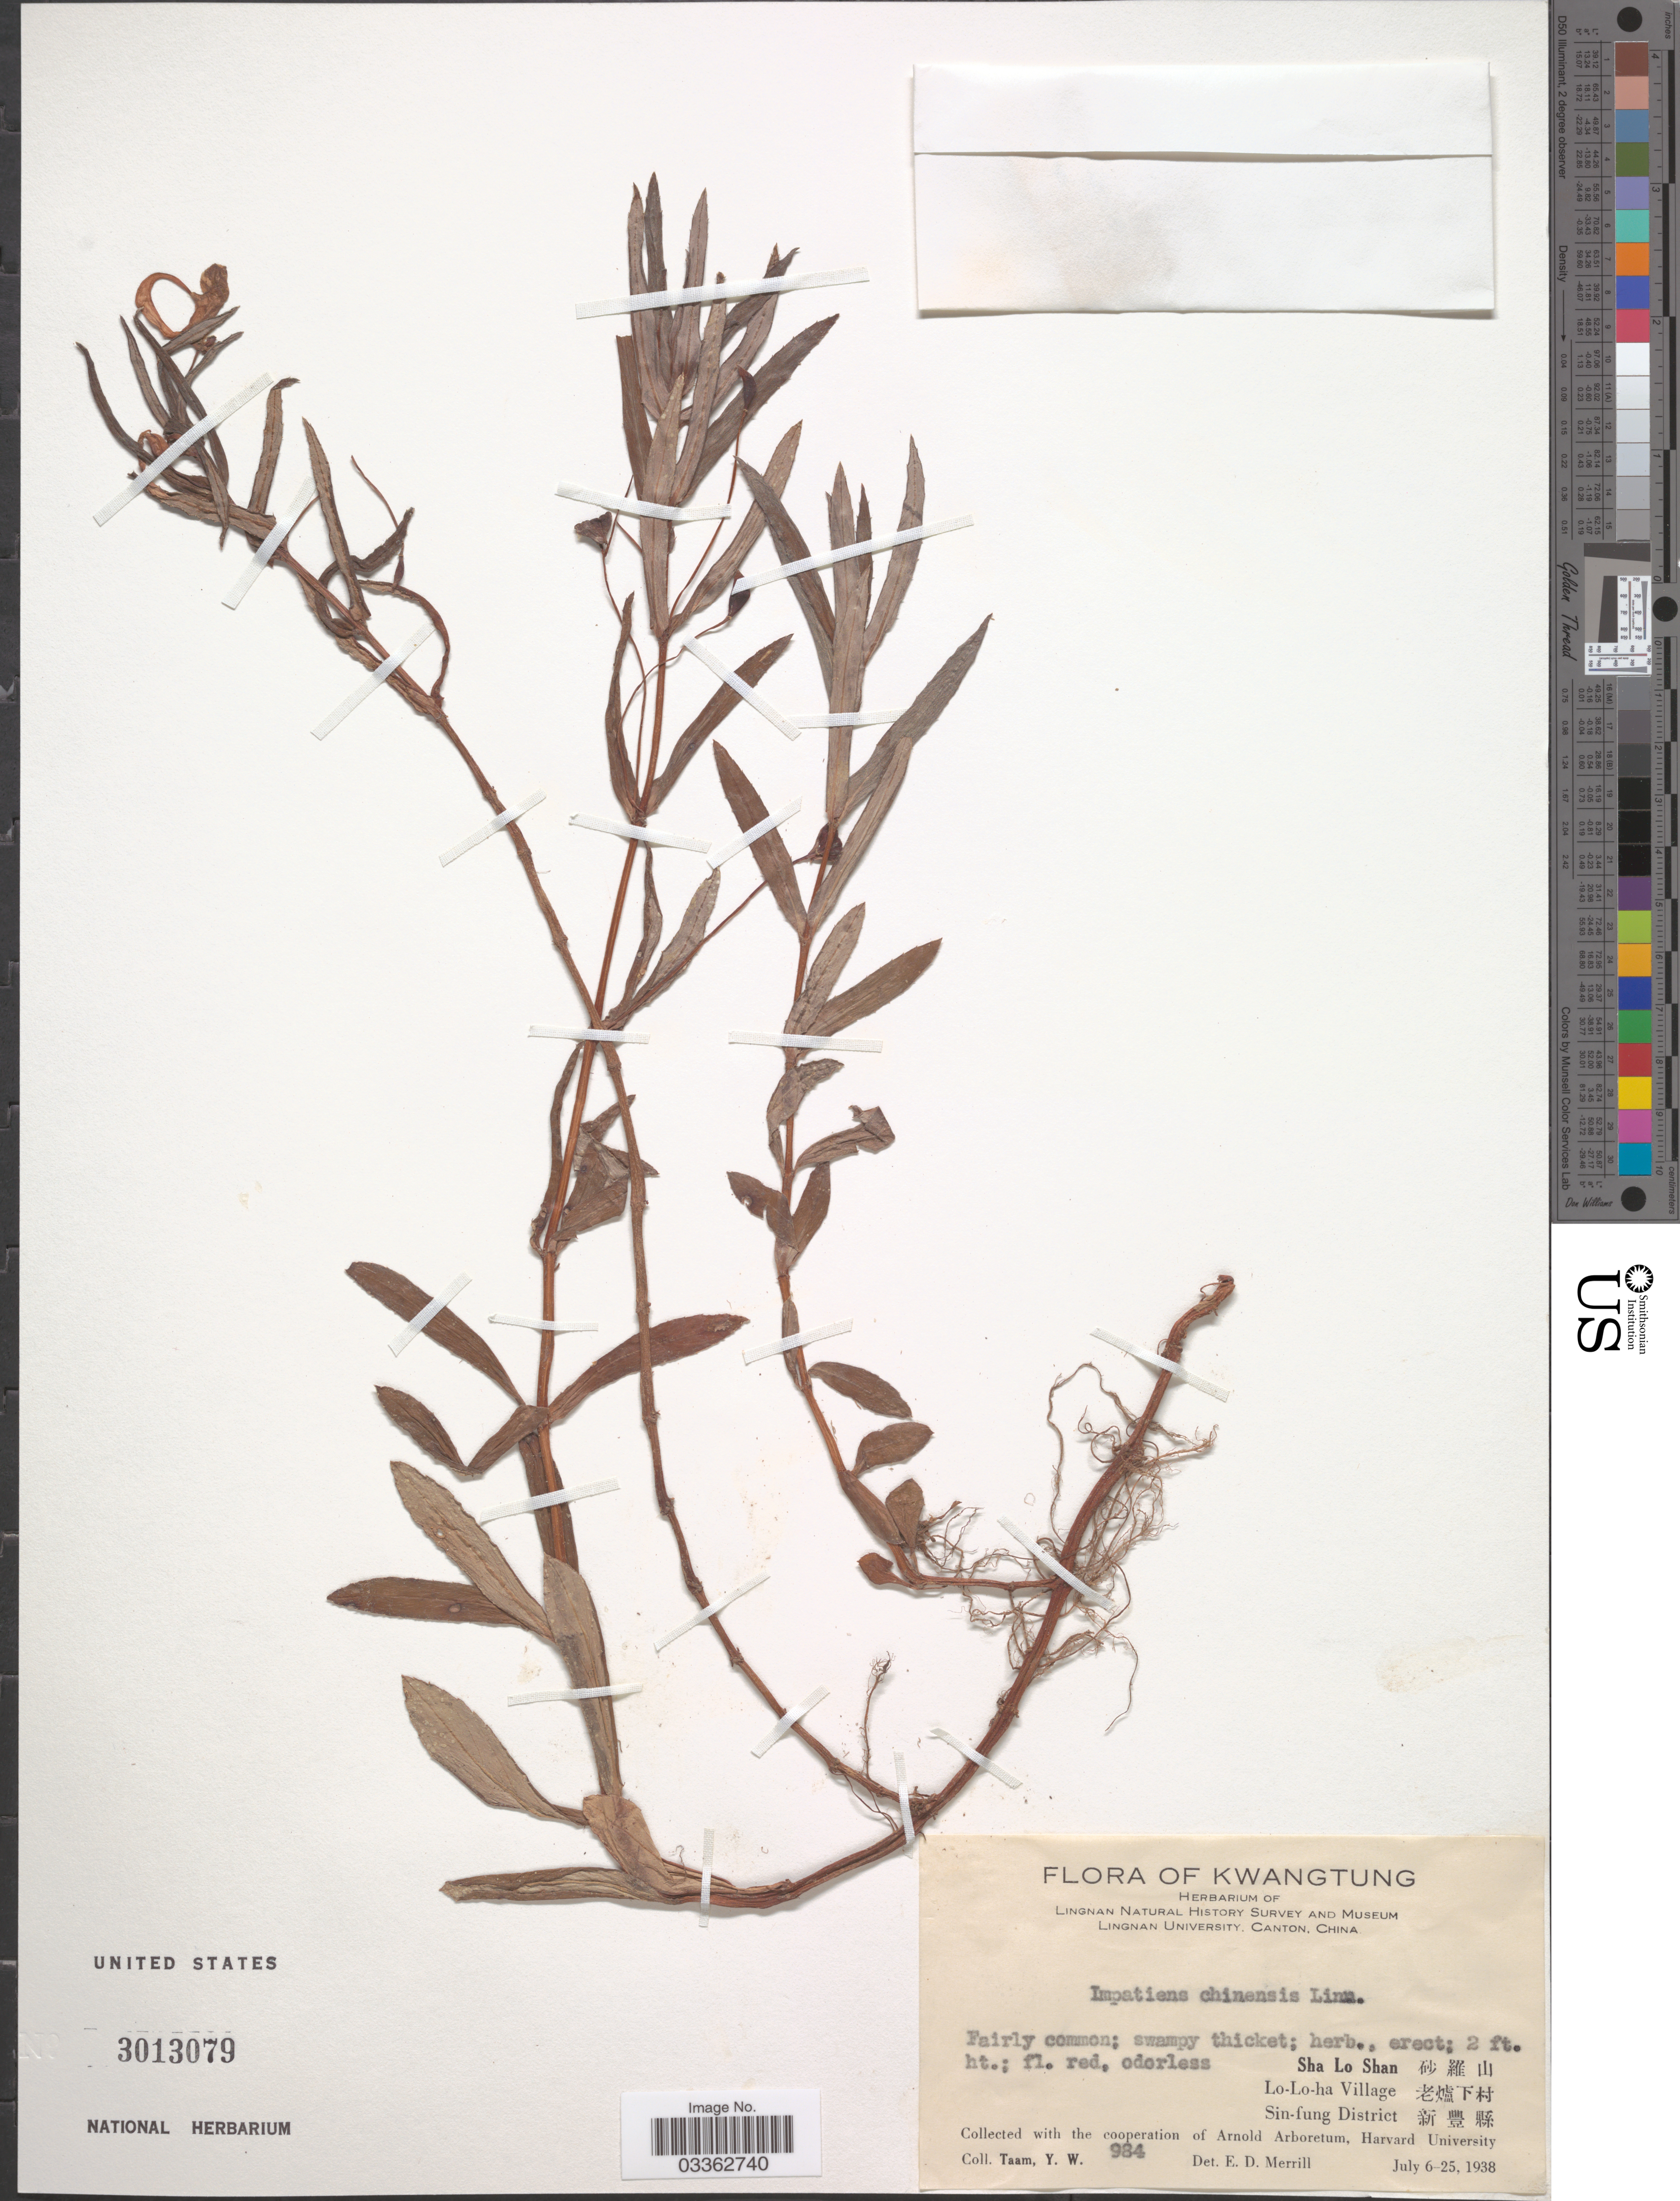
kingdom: Plantae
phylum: Tracheophyta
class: Magnoliopsida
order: Ericales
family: Balsaminaceae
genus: Impatiens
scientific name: Impatiens chinensis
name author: L.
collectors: Y. W. Taam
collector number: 984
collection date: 1938-07-06/1938-07-25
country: China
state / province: Guangdong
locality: Kwangtung. Sho Lo Shan X, Lo-Lo-ha Village X, Sin-fung District X.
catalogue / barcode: US 3013079